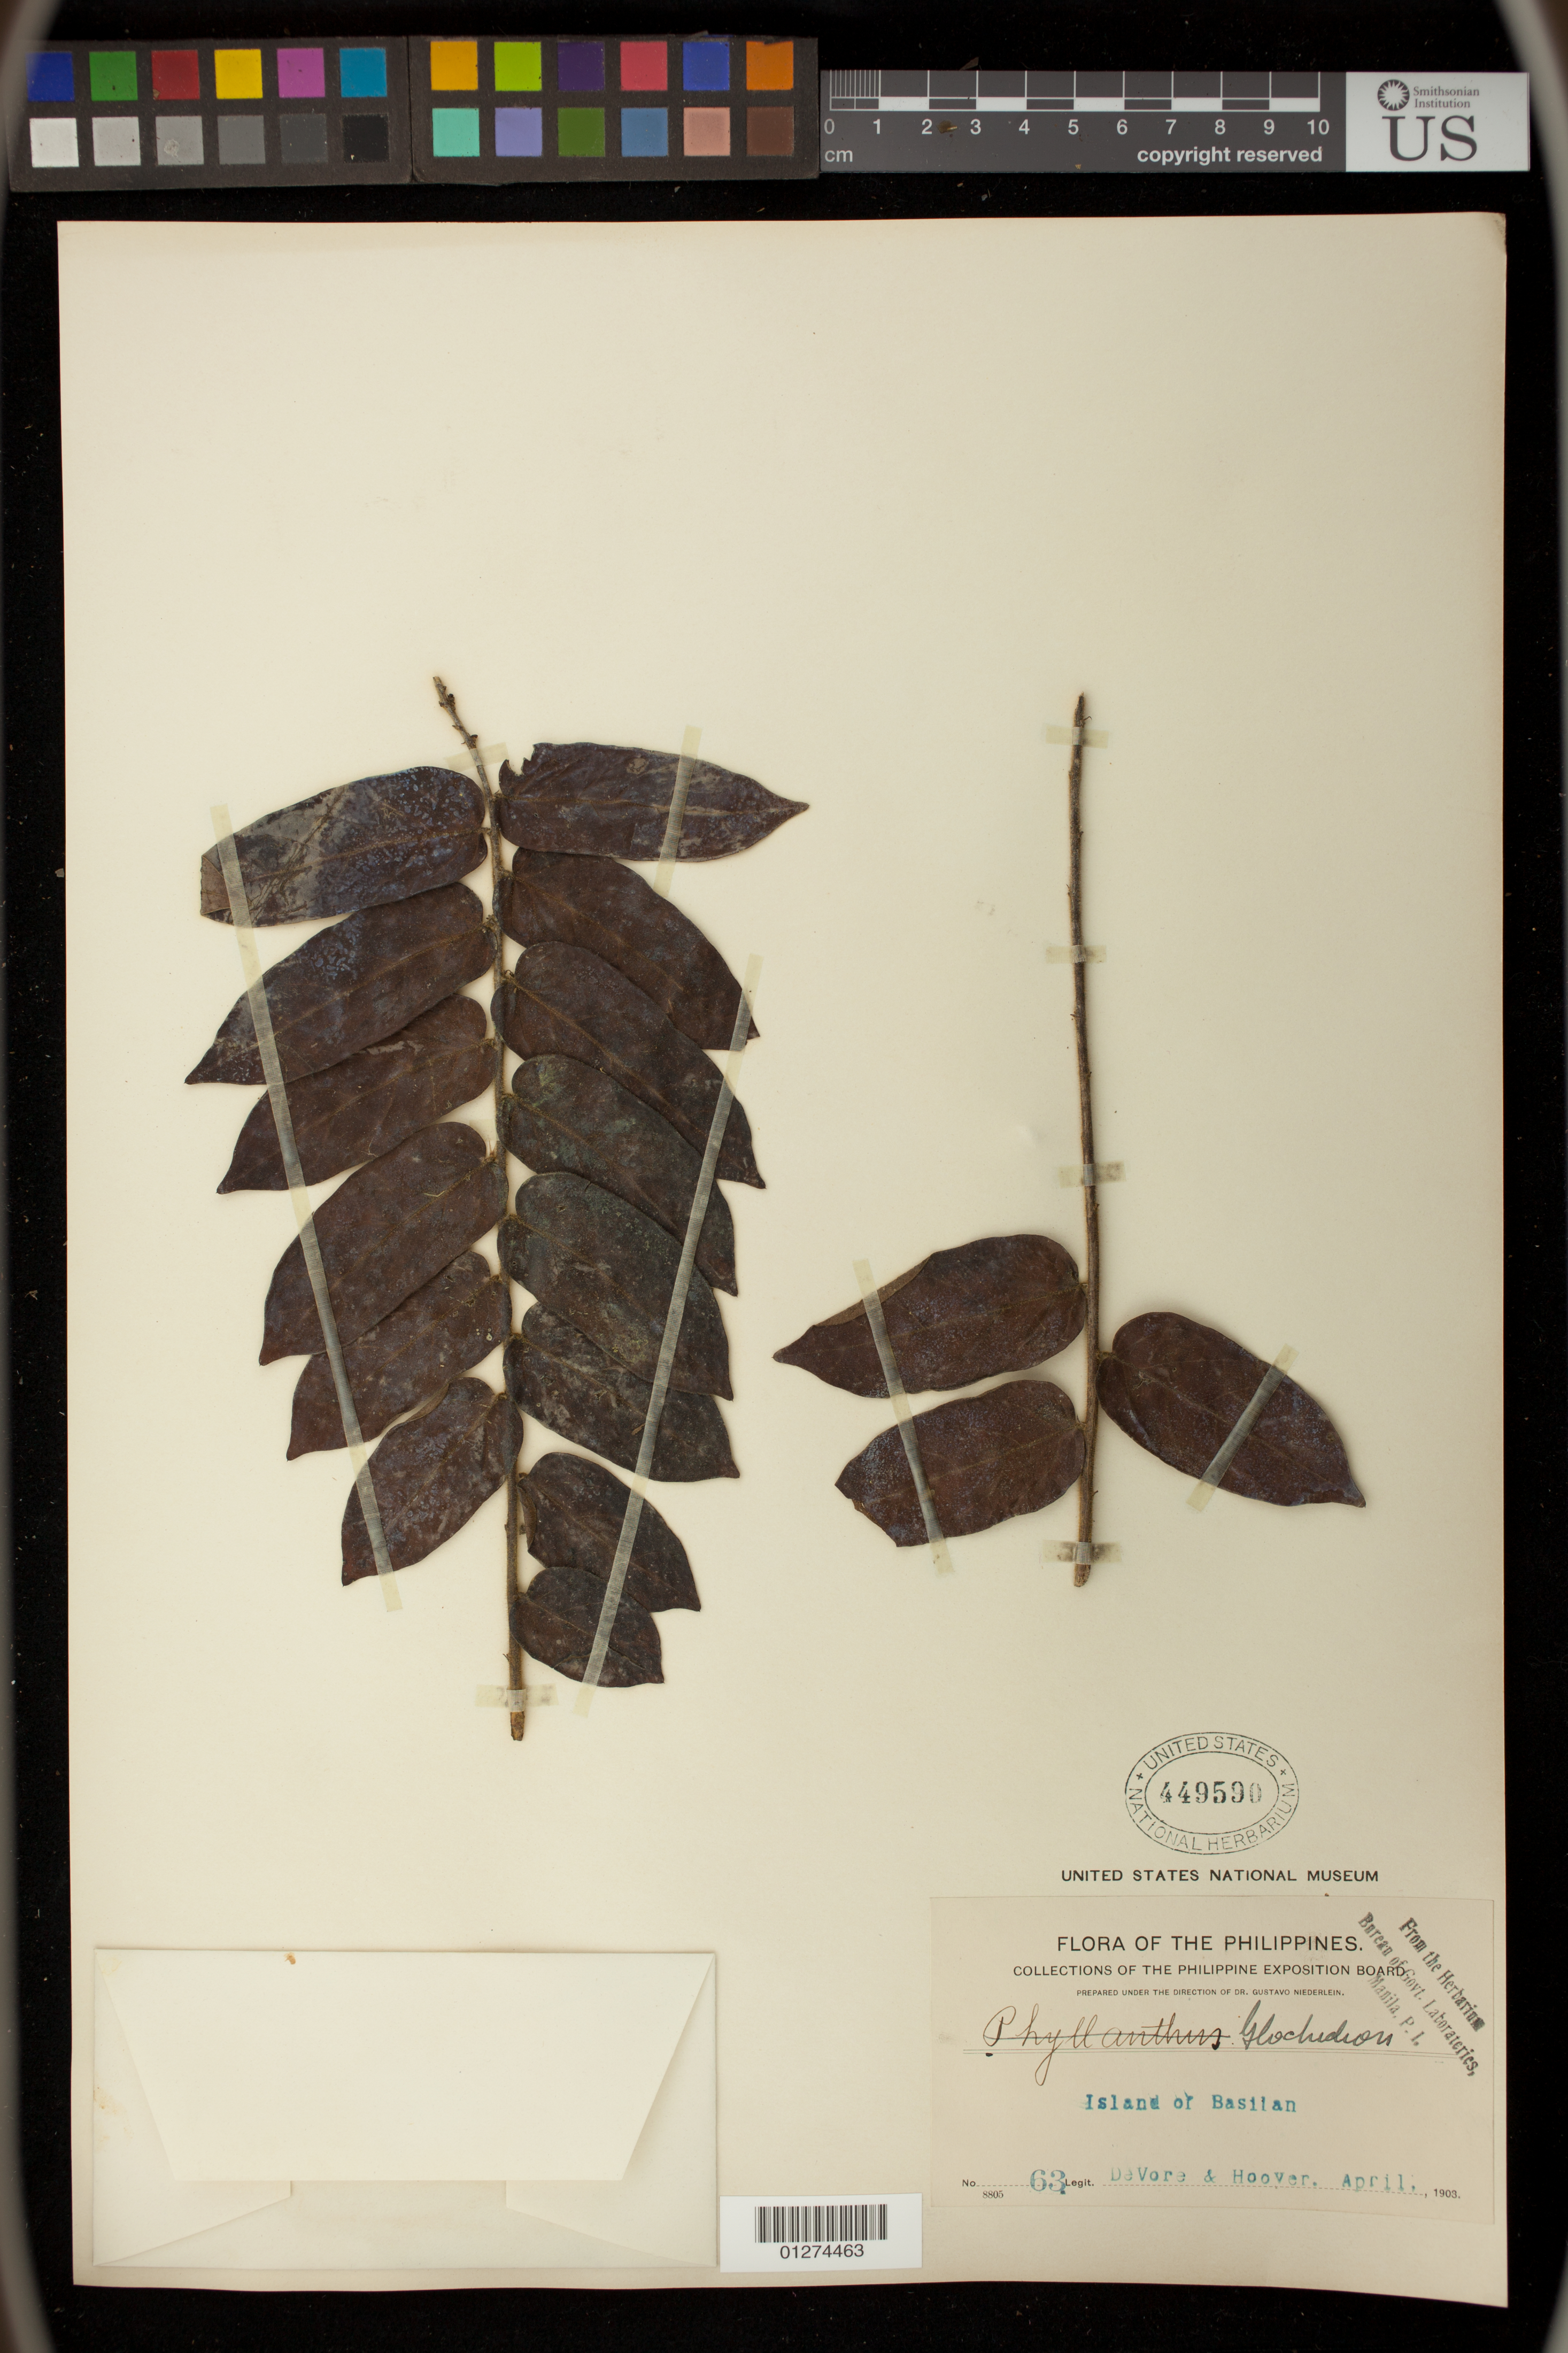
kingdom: Plantae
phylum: Tracheophyta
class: Magnoliopsida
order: Malpighiales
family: Phyllanthaceae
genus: Glochidion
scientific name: Glochidion sp.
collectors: B. F. DeVore & -- Hoover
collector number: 63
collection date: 1903-04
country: Philippines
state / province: Muslim Mindanao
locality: Basilan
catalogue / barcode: US 449590